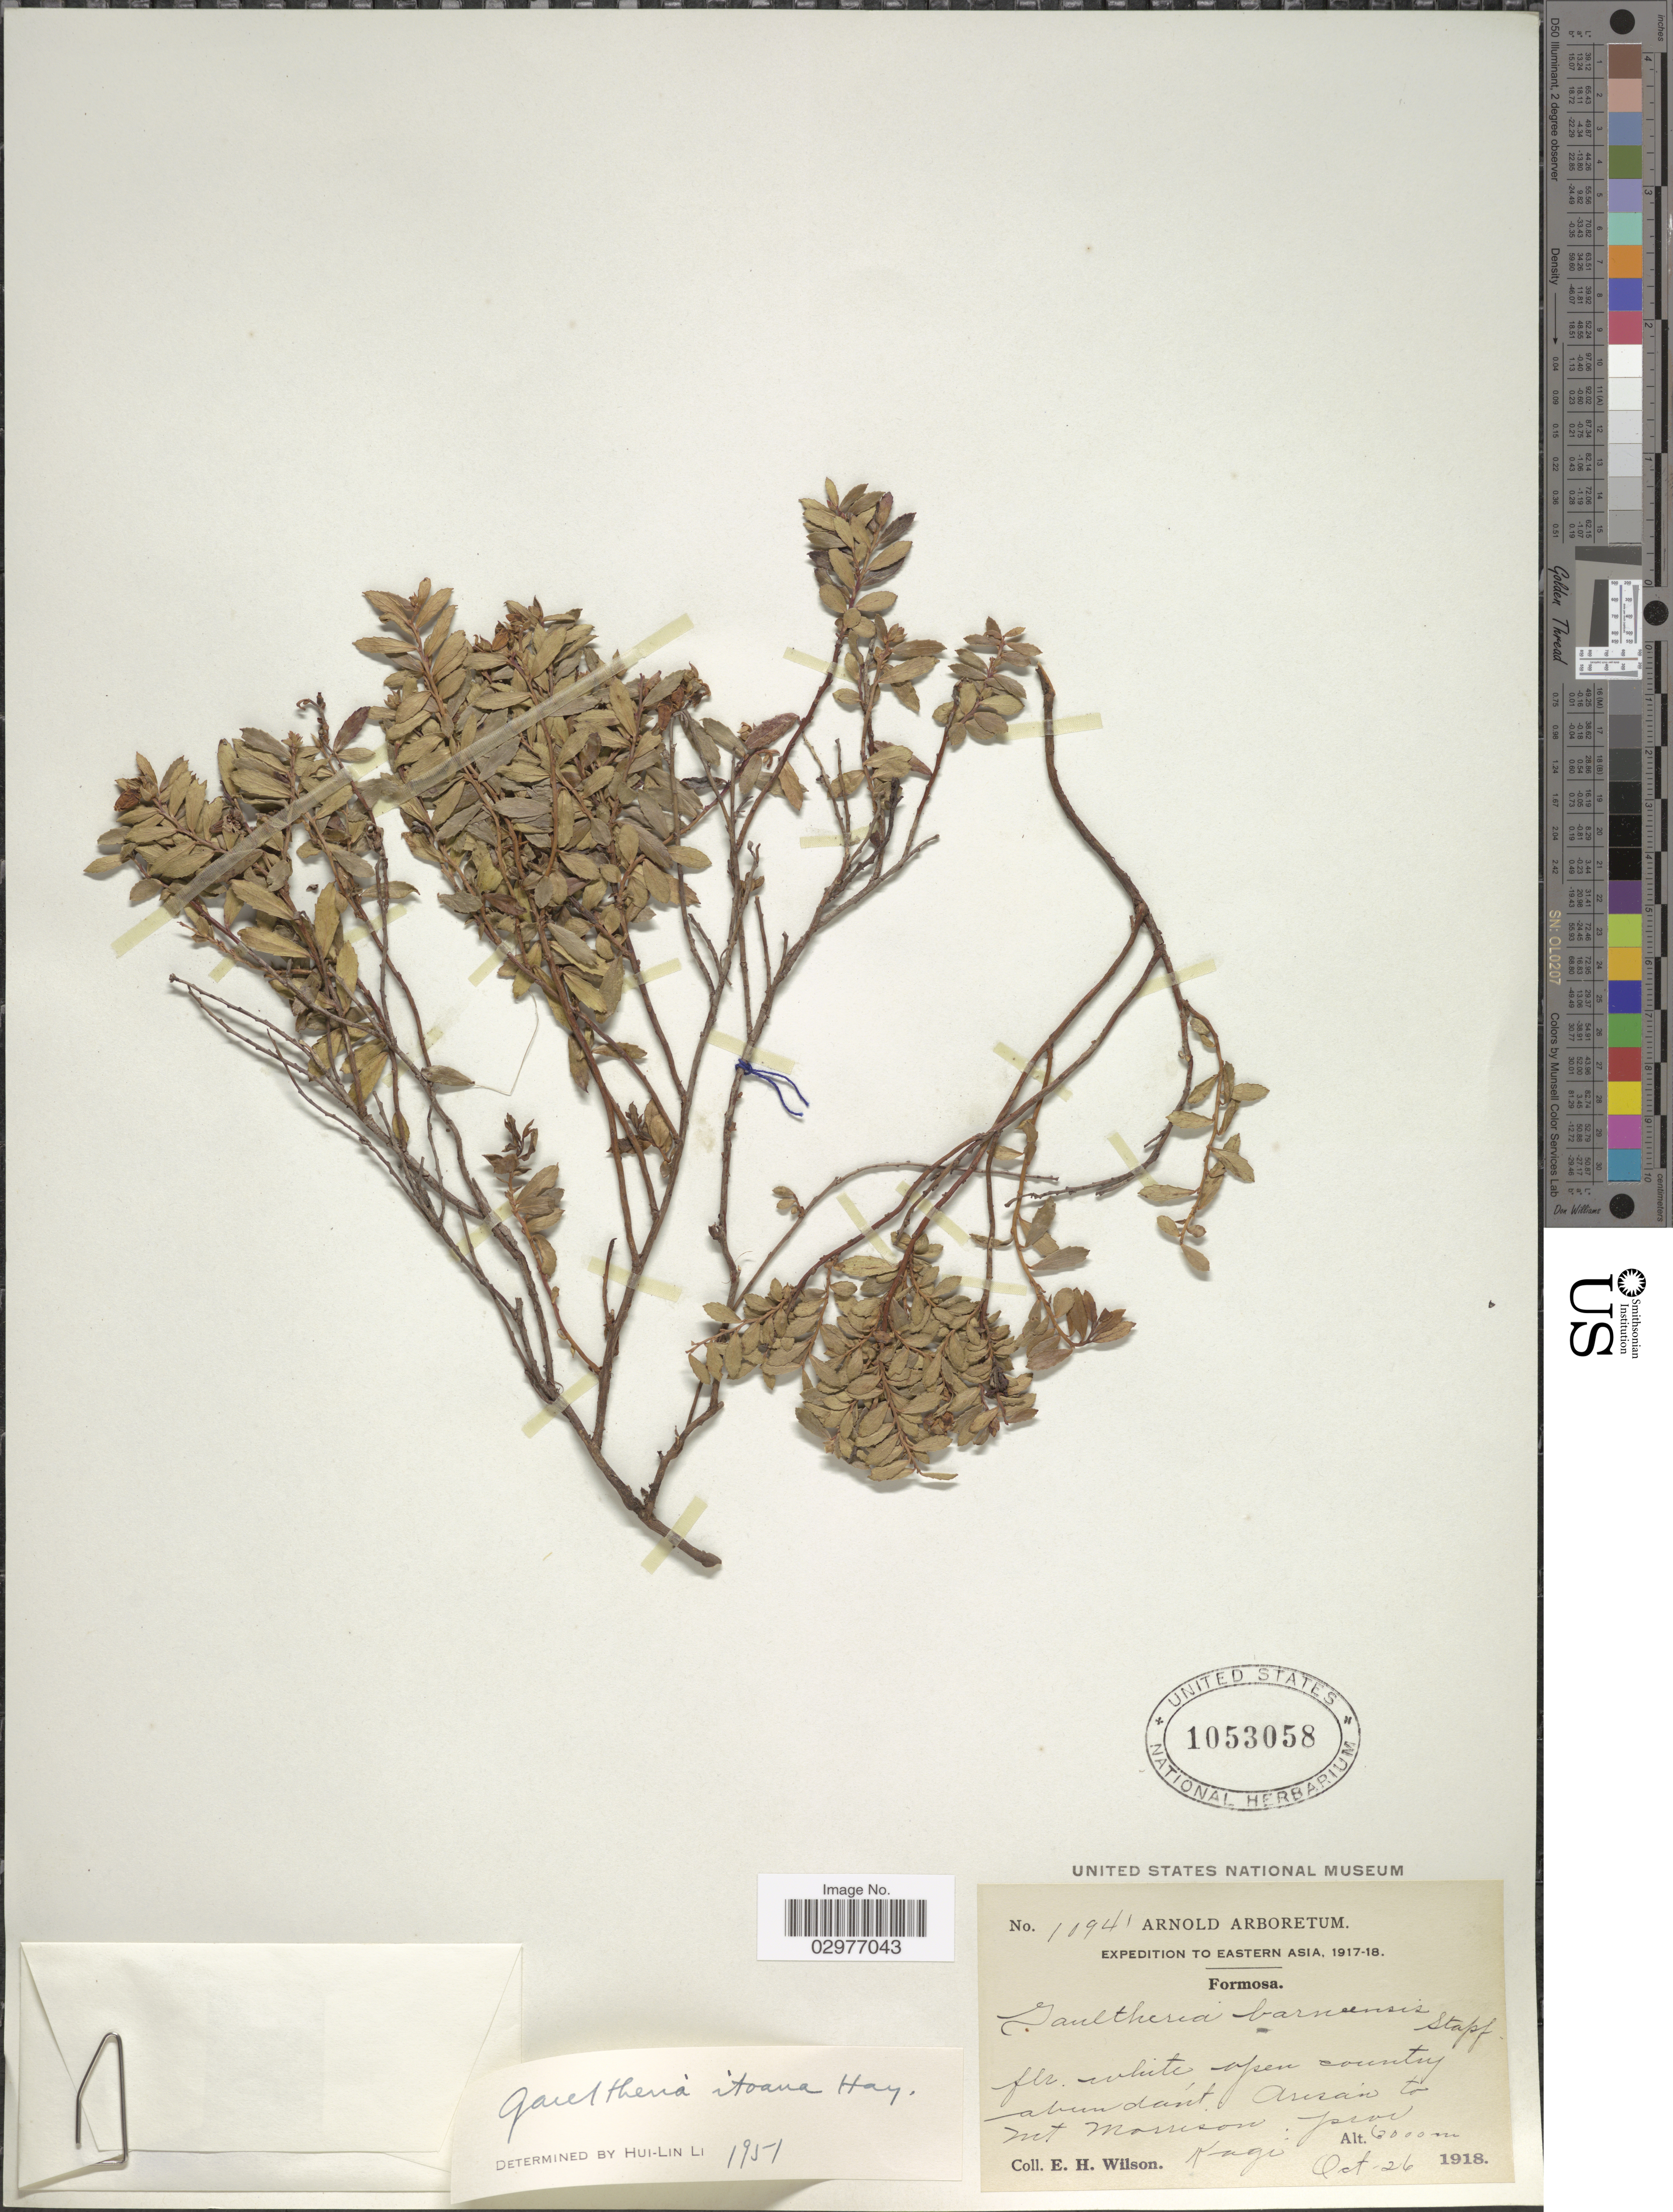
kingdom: Plantae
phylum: Tracheophyta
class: Magnoliopsida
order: Ericales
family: Ericaceae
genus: Gaultheria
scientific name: Gaultheria itoana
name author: Hayata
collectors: E. Wilson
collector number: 10941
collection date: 1918-10-26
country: Taiwan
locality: Formosa. Abundant Arisan to Mt. Morrison prov. Kagi.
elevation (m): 3000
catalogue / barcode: US 1053058